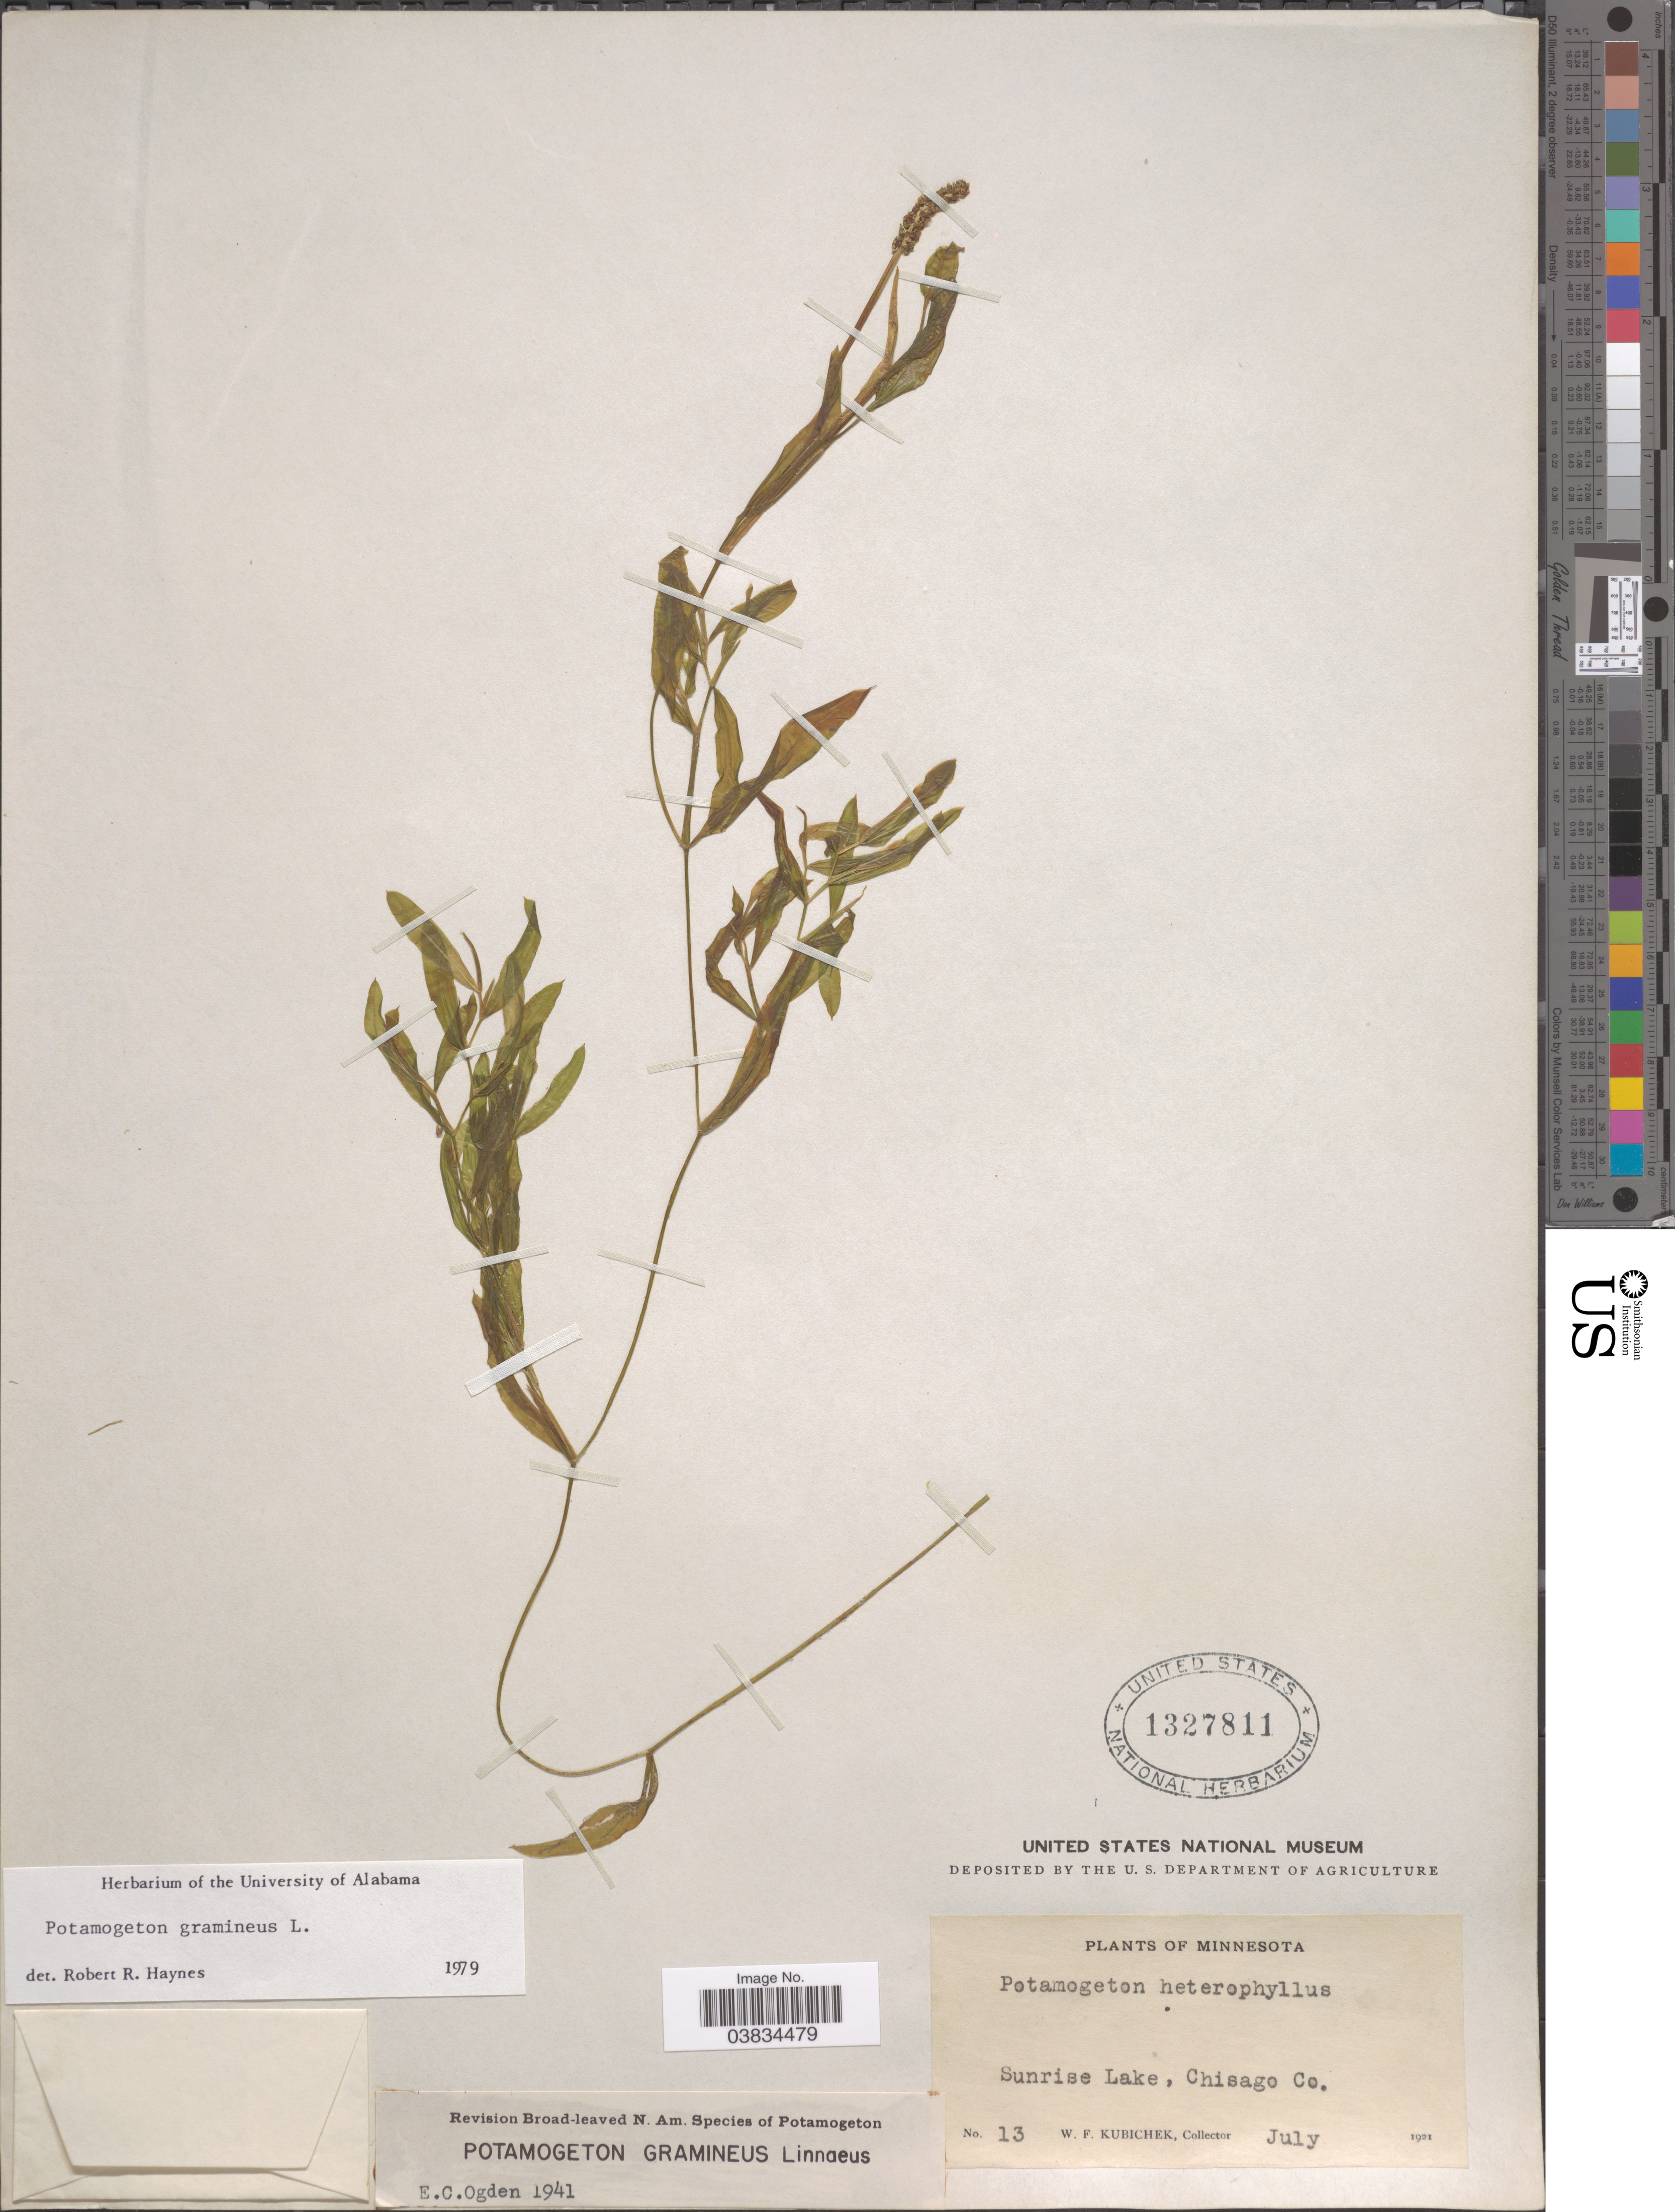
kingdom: Plantae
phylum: Tracheophyta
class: Liliopsida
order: Alismatales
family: Potamogetonaceae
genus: Potamogeton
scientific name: Potamogeton gramineus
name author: L.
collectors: W. Kubichek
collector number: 13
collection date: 1921-07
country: United States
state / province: Minnesota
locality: Sunrise Lake, Chisago Co.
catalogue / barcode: US 1327811